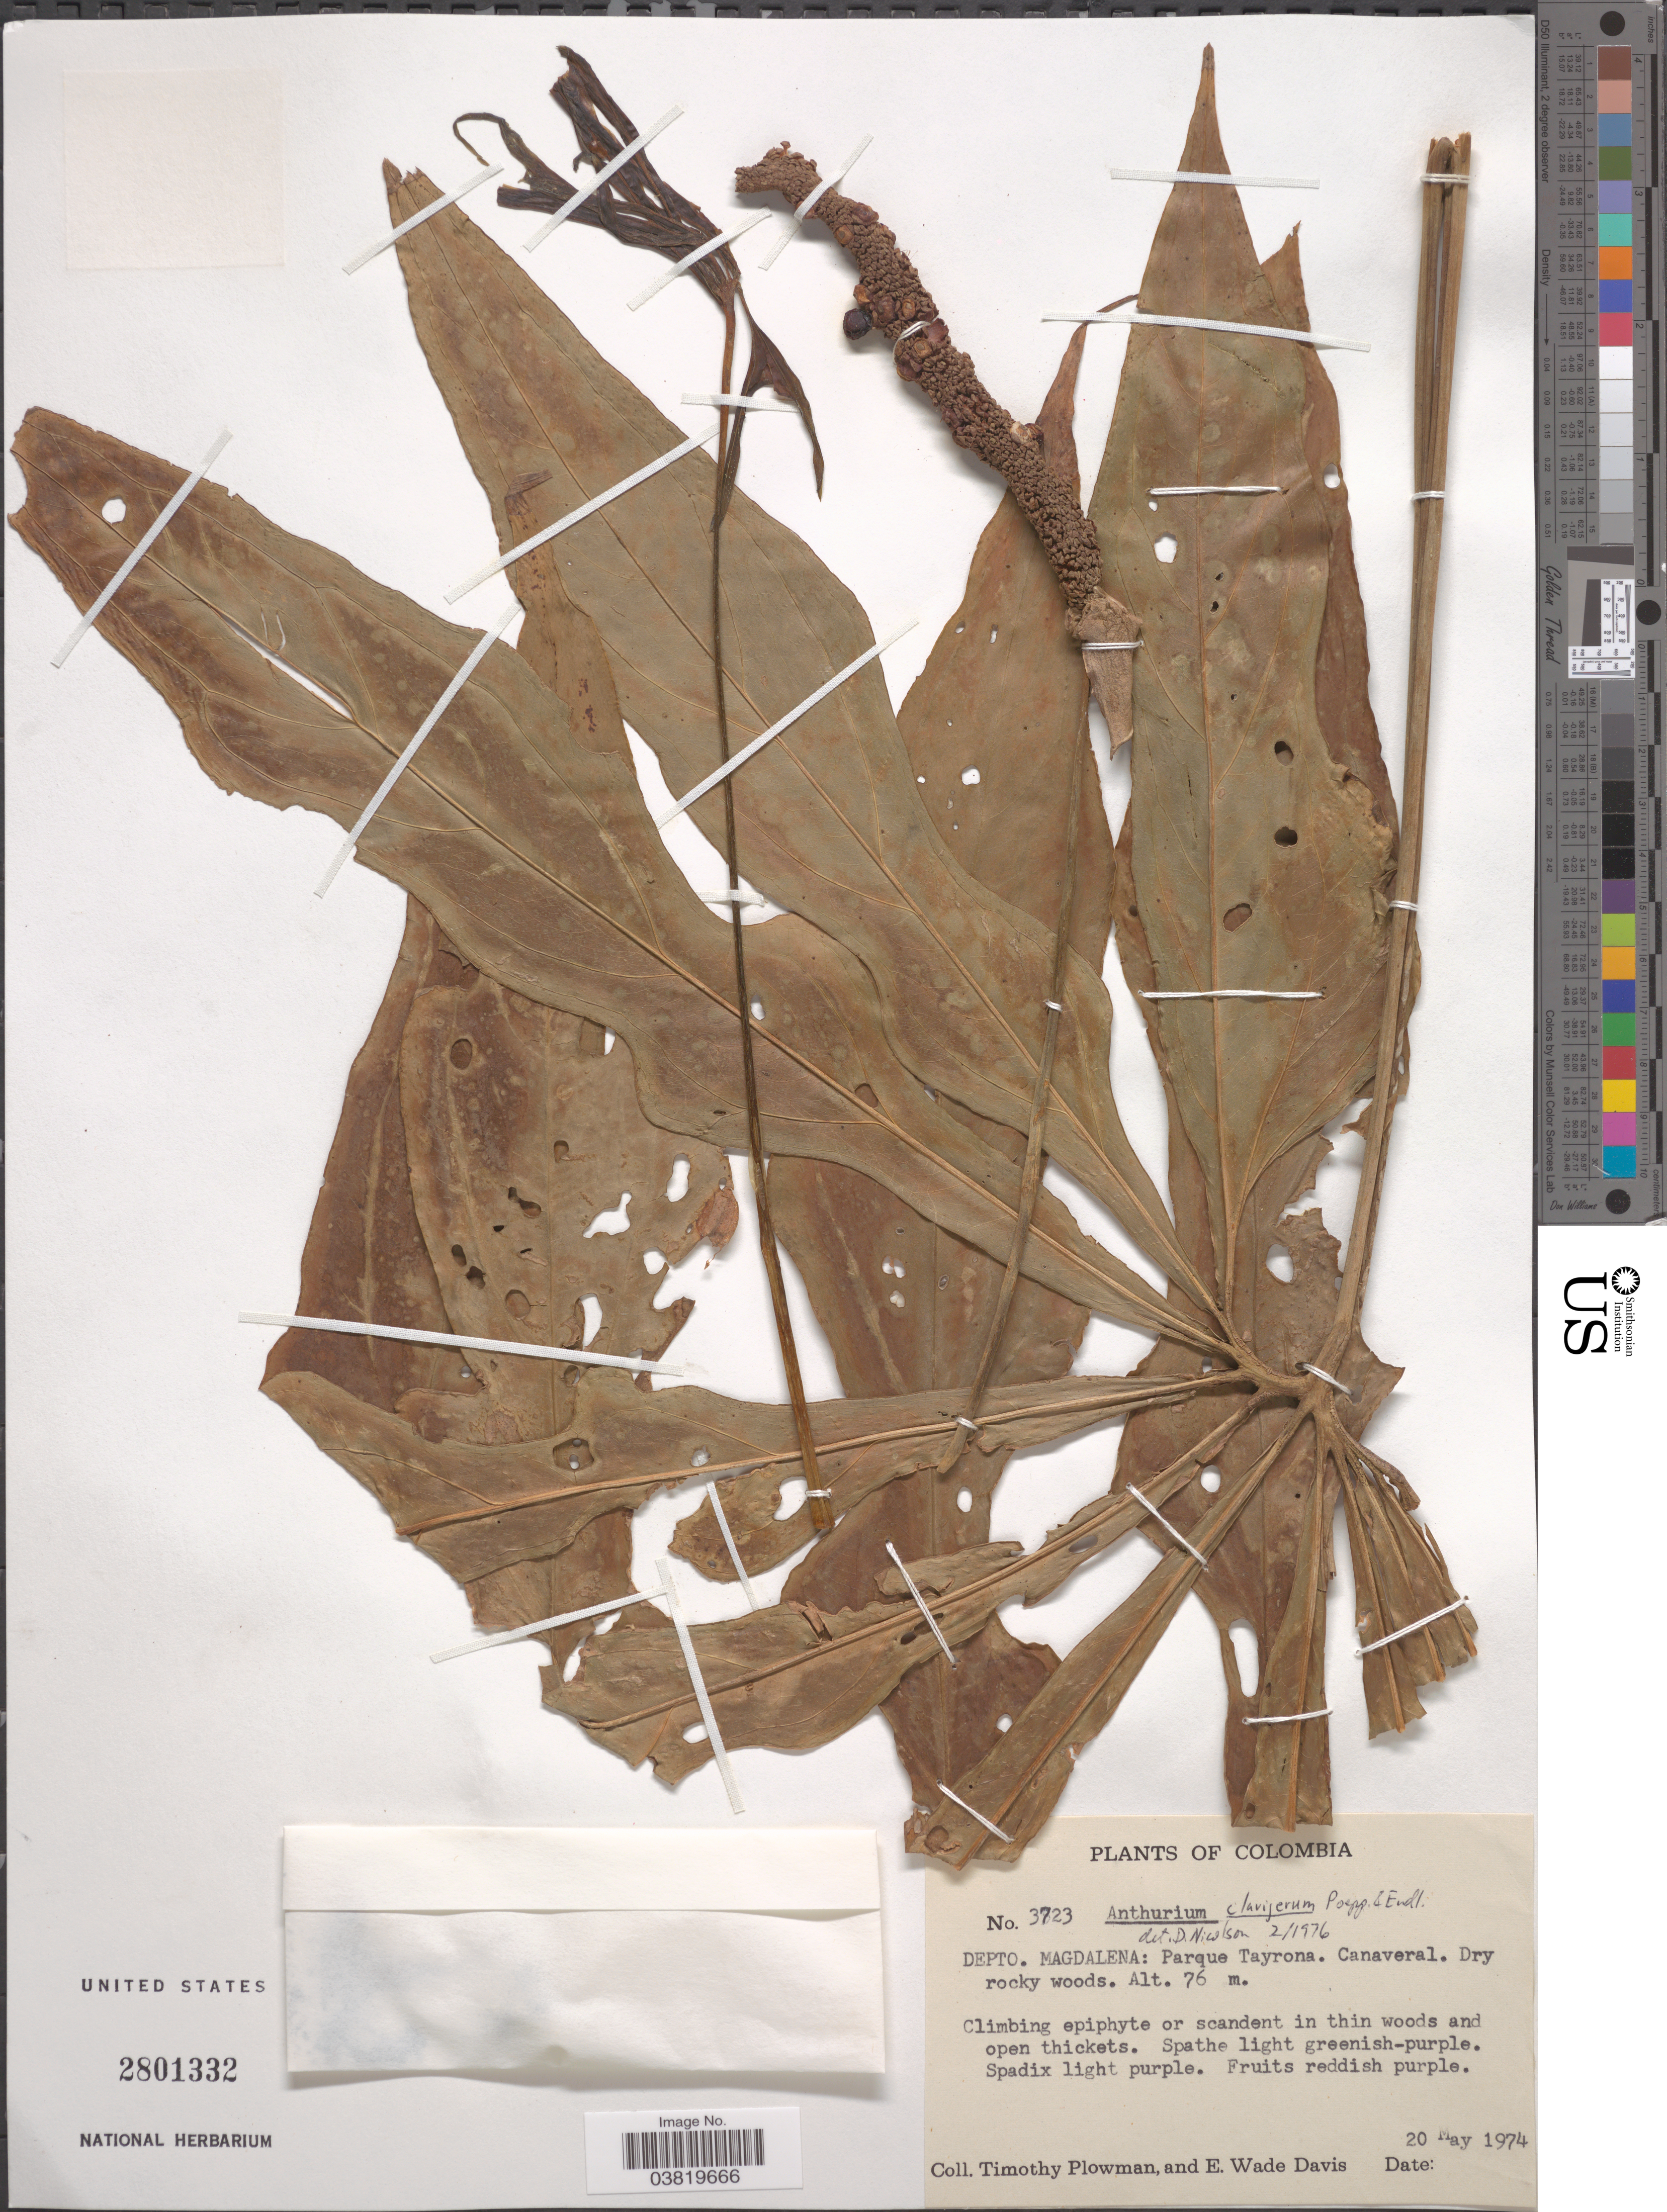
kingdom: Plantae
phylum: Tracheophyta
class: Liliopsida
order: Alismatales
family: Araceae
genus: Anthurium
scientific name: Anthurium clavigerum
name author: Poepp. & Endl.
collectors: T. Plowman & E. W. Davis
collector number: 3723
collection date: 1974-05-20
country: Colombia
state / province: Magdalena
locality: Depto. Magdalena: Parque Tayrona. Canaveral.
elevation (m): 76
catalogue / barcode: US 2801332